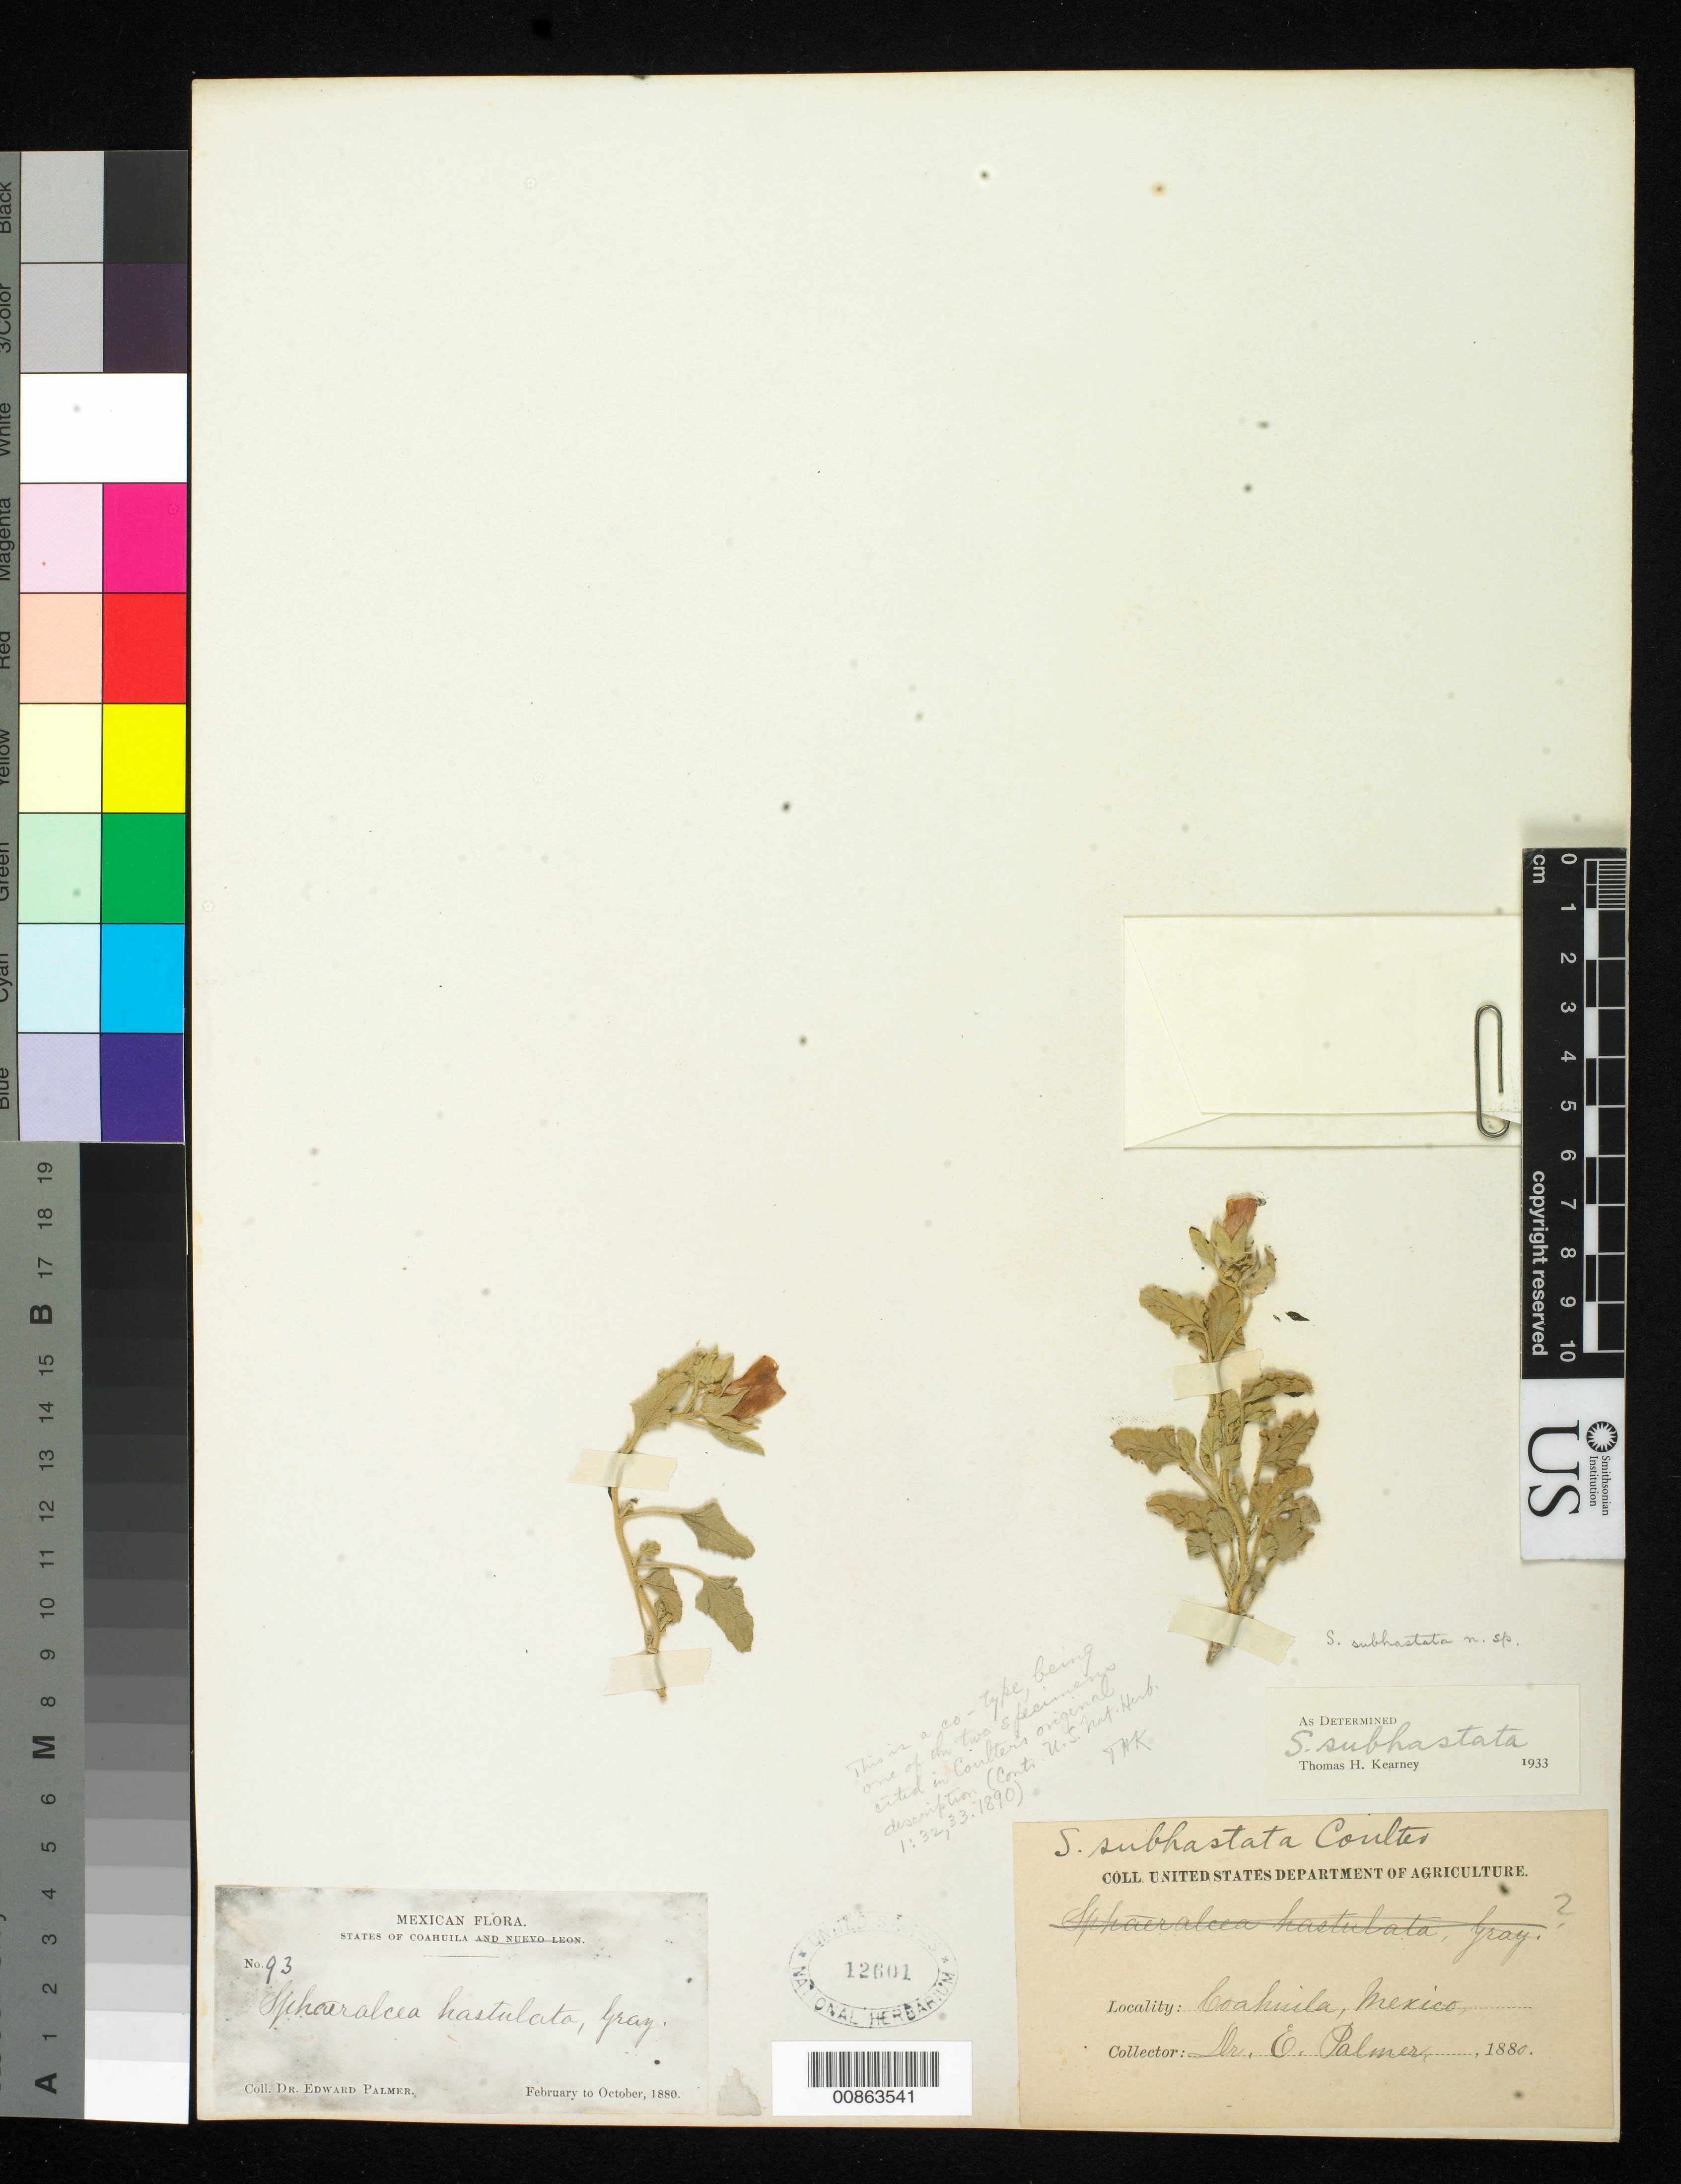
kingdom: Plantae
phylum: Tracheophyta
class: Magnoliopsida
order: Malvales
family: Malvaceae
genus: Sphaeralcea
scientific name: Sphaeralcea subhastata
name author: J.M. Coult.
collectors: E. Palmer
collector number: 93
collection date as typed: Feb 1880 to -- Oct 1880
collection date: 1880-02/1880-10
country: Mexico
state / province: Coahuila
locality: Coahuila.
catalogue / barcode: US 12601